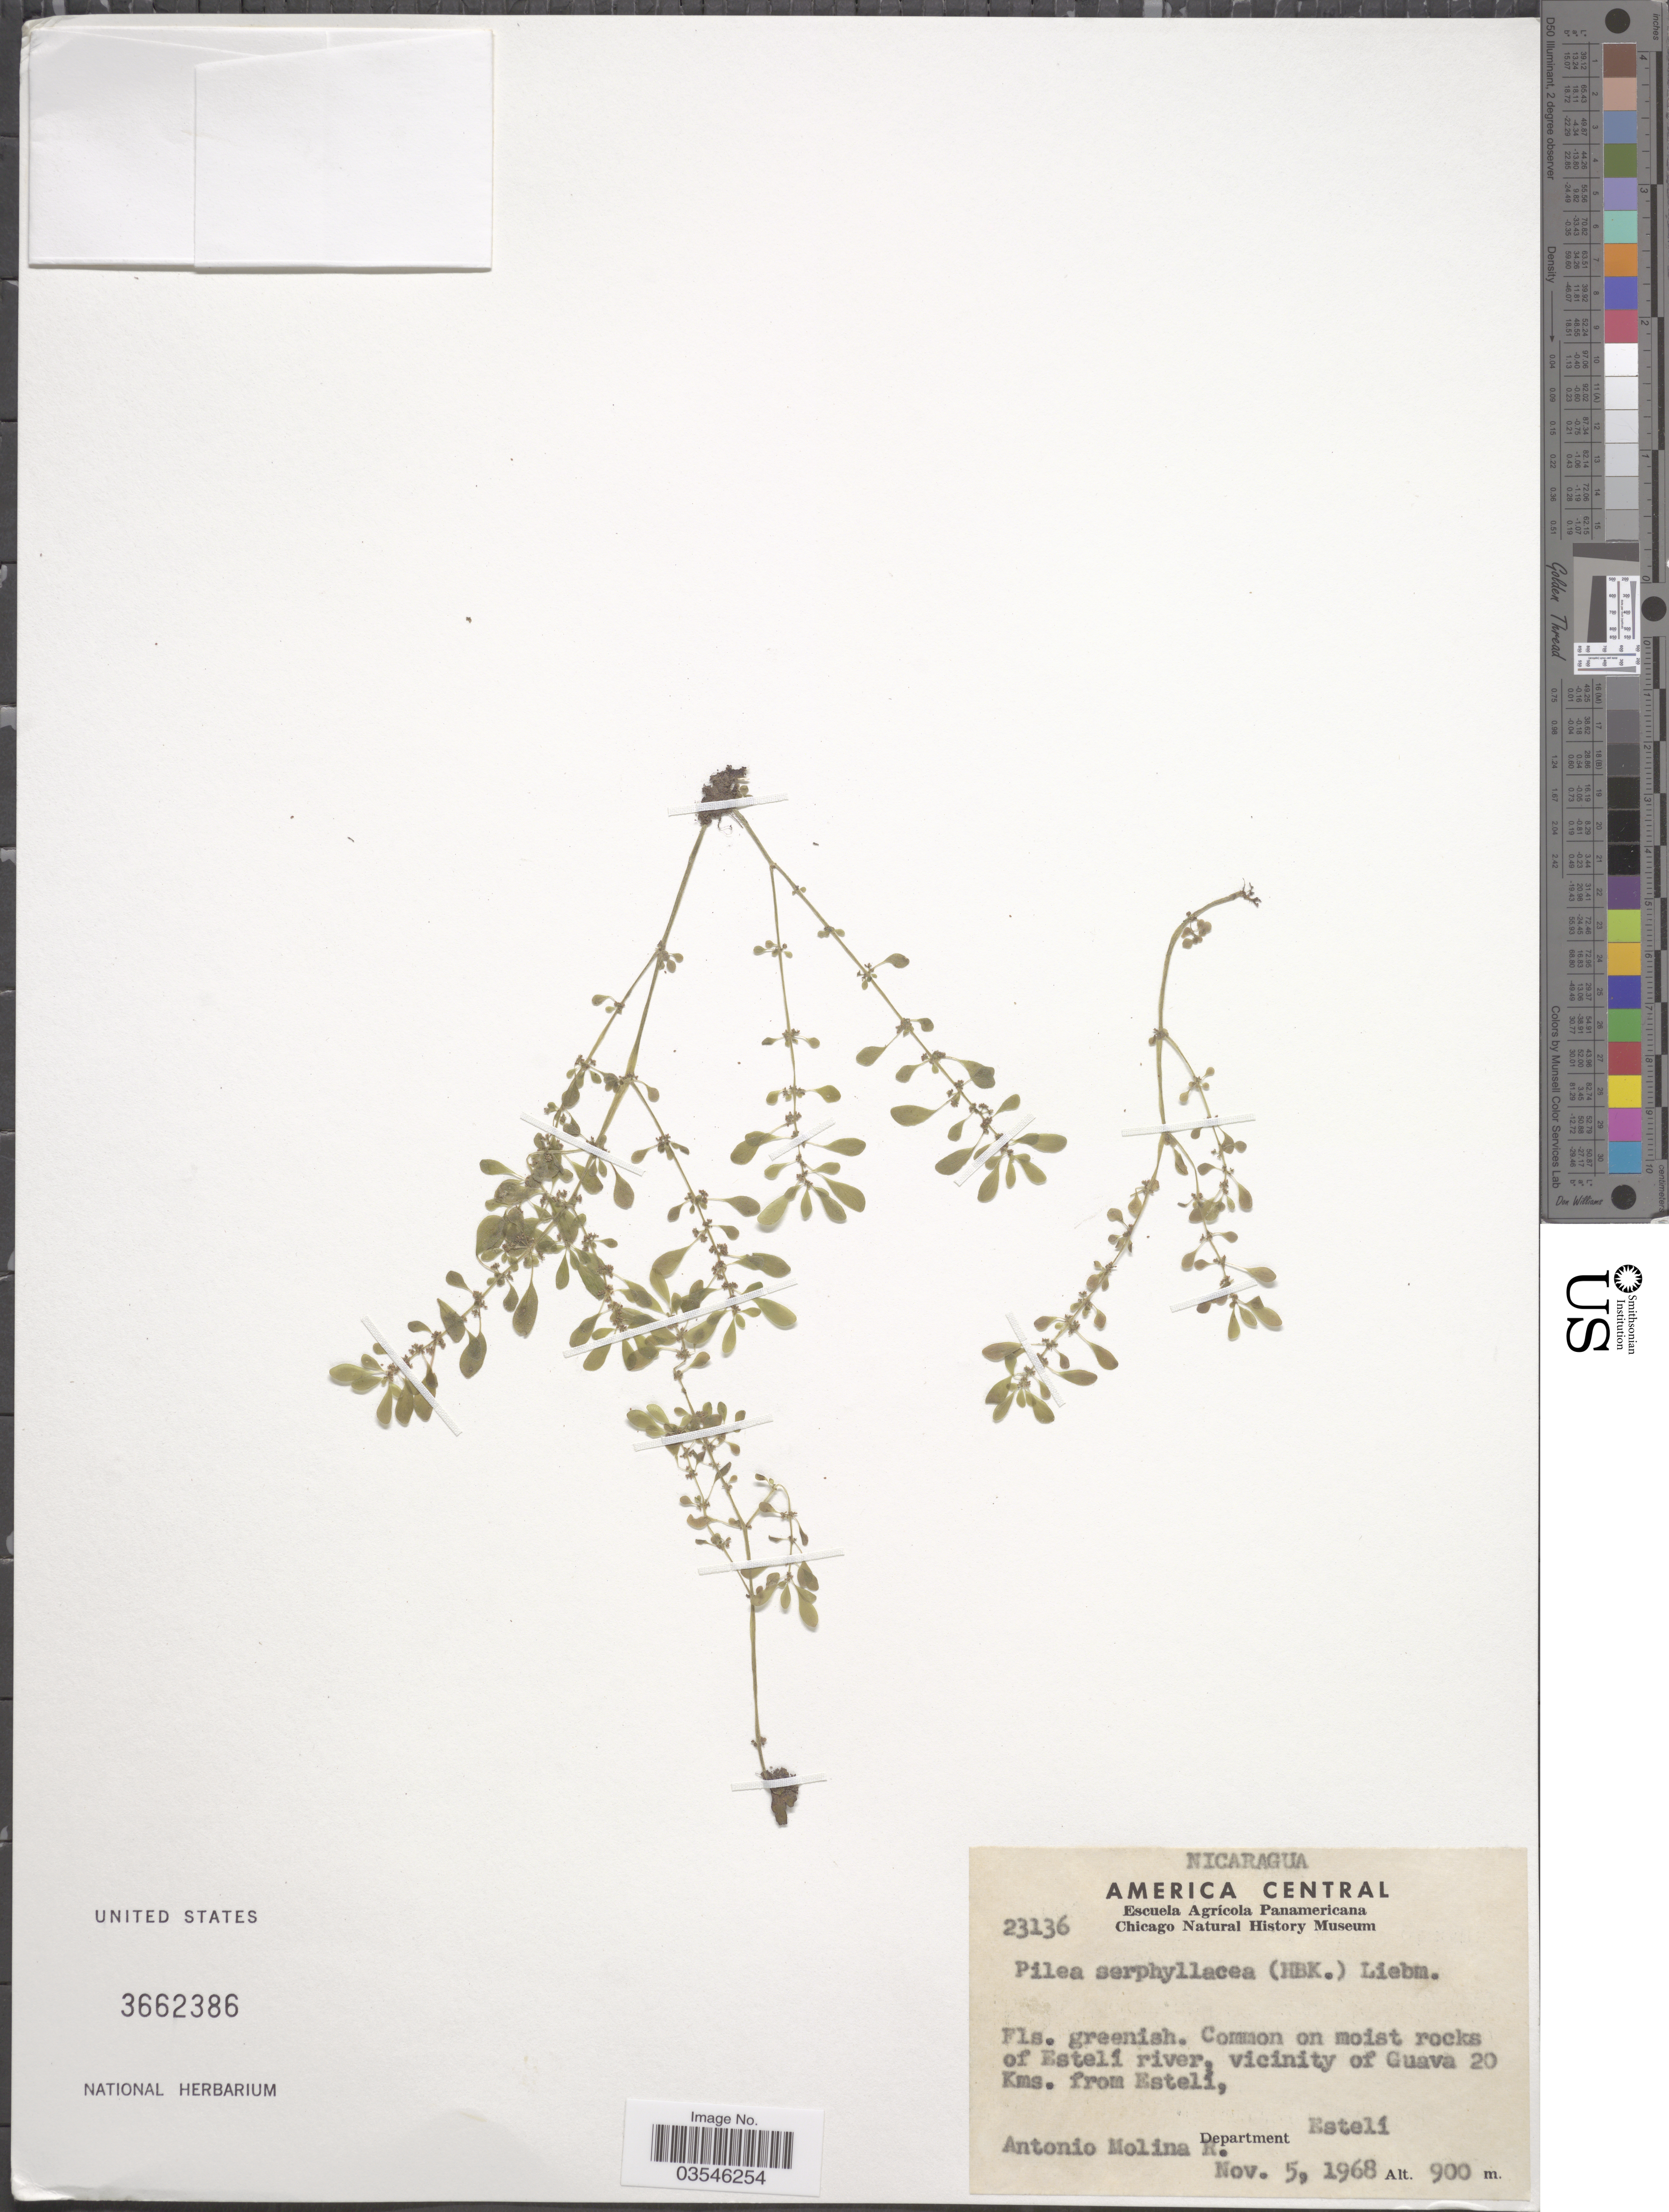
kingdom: Plantae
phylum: Tracheophyta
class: Magnoliopsida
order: Rosales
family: Urticaceae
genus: Pilea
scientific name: Pilea serpyllacea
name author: (Kunth) Liebm.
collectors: A. Molina R.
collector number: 23136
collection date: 1968-11-05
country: Nicaragua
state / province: Esteli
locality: On moist rocks of Estelí river, vicinity of Guava 20 Kms. from Estelí. Department Estelí.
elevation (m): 900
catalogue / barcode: US 3662386